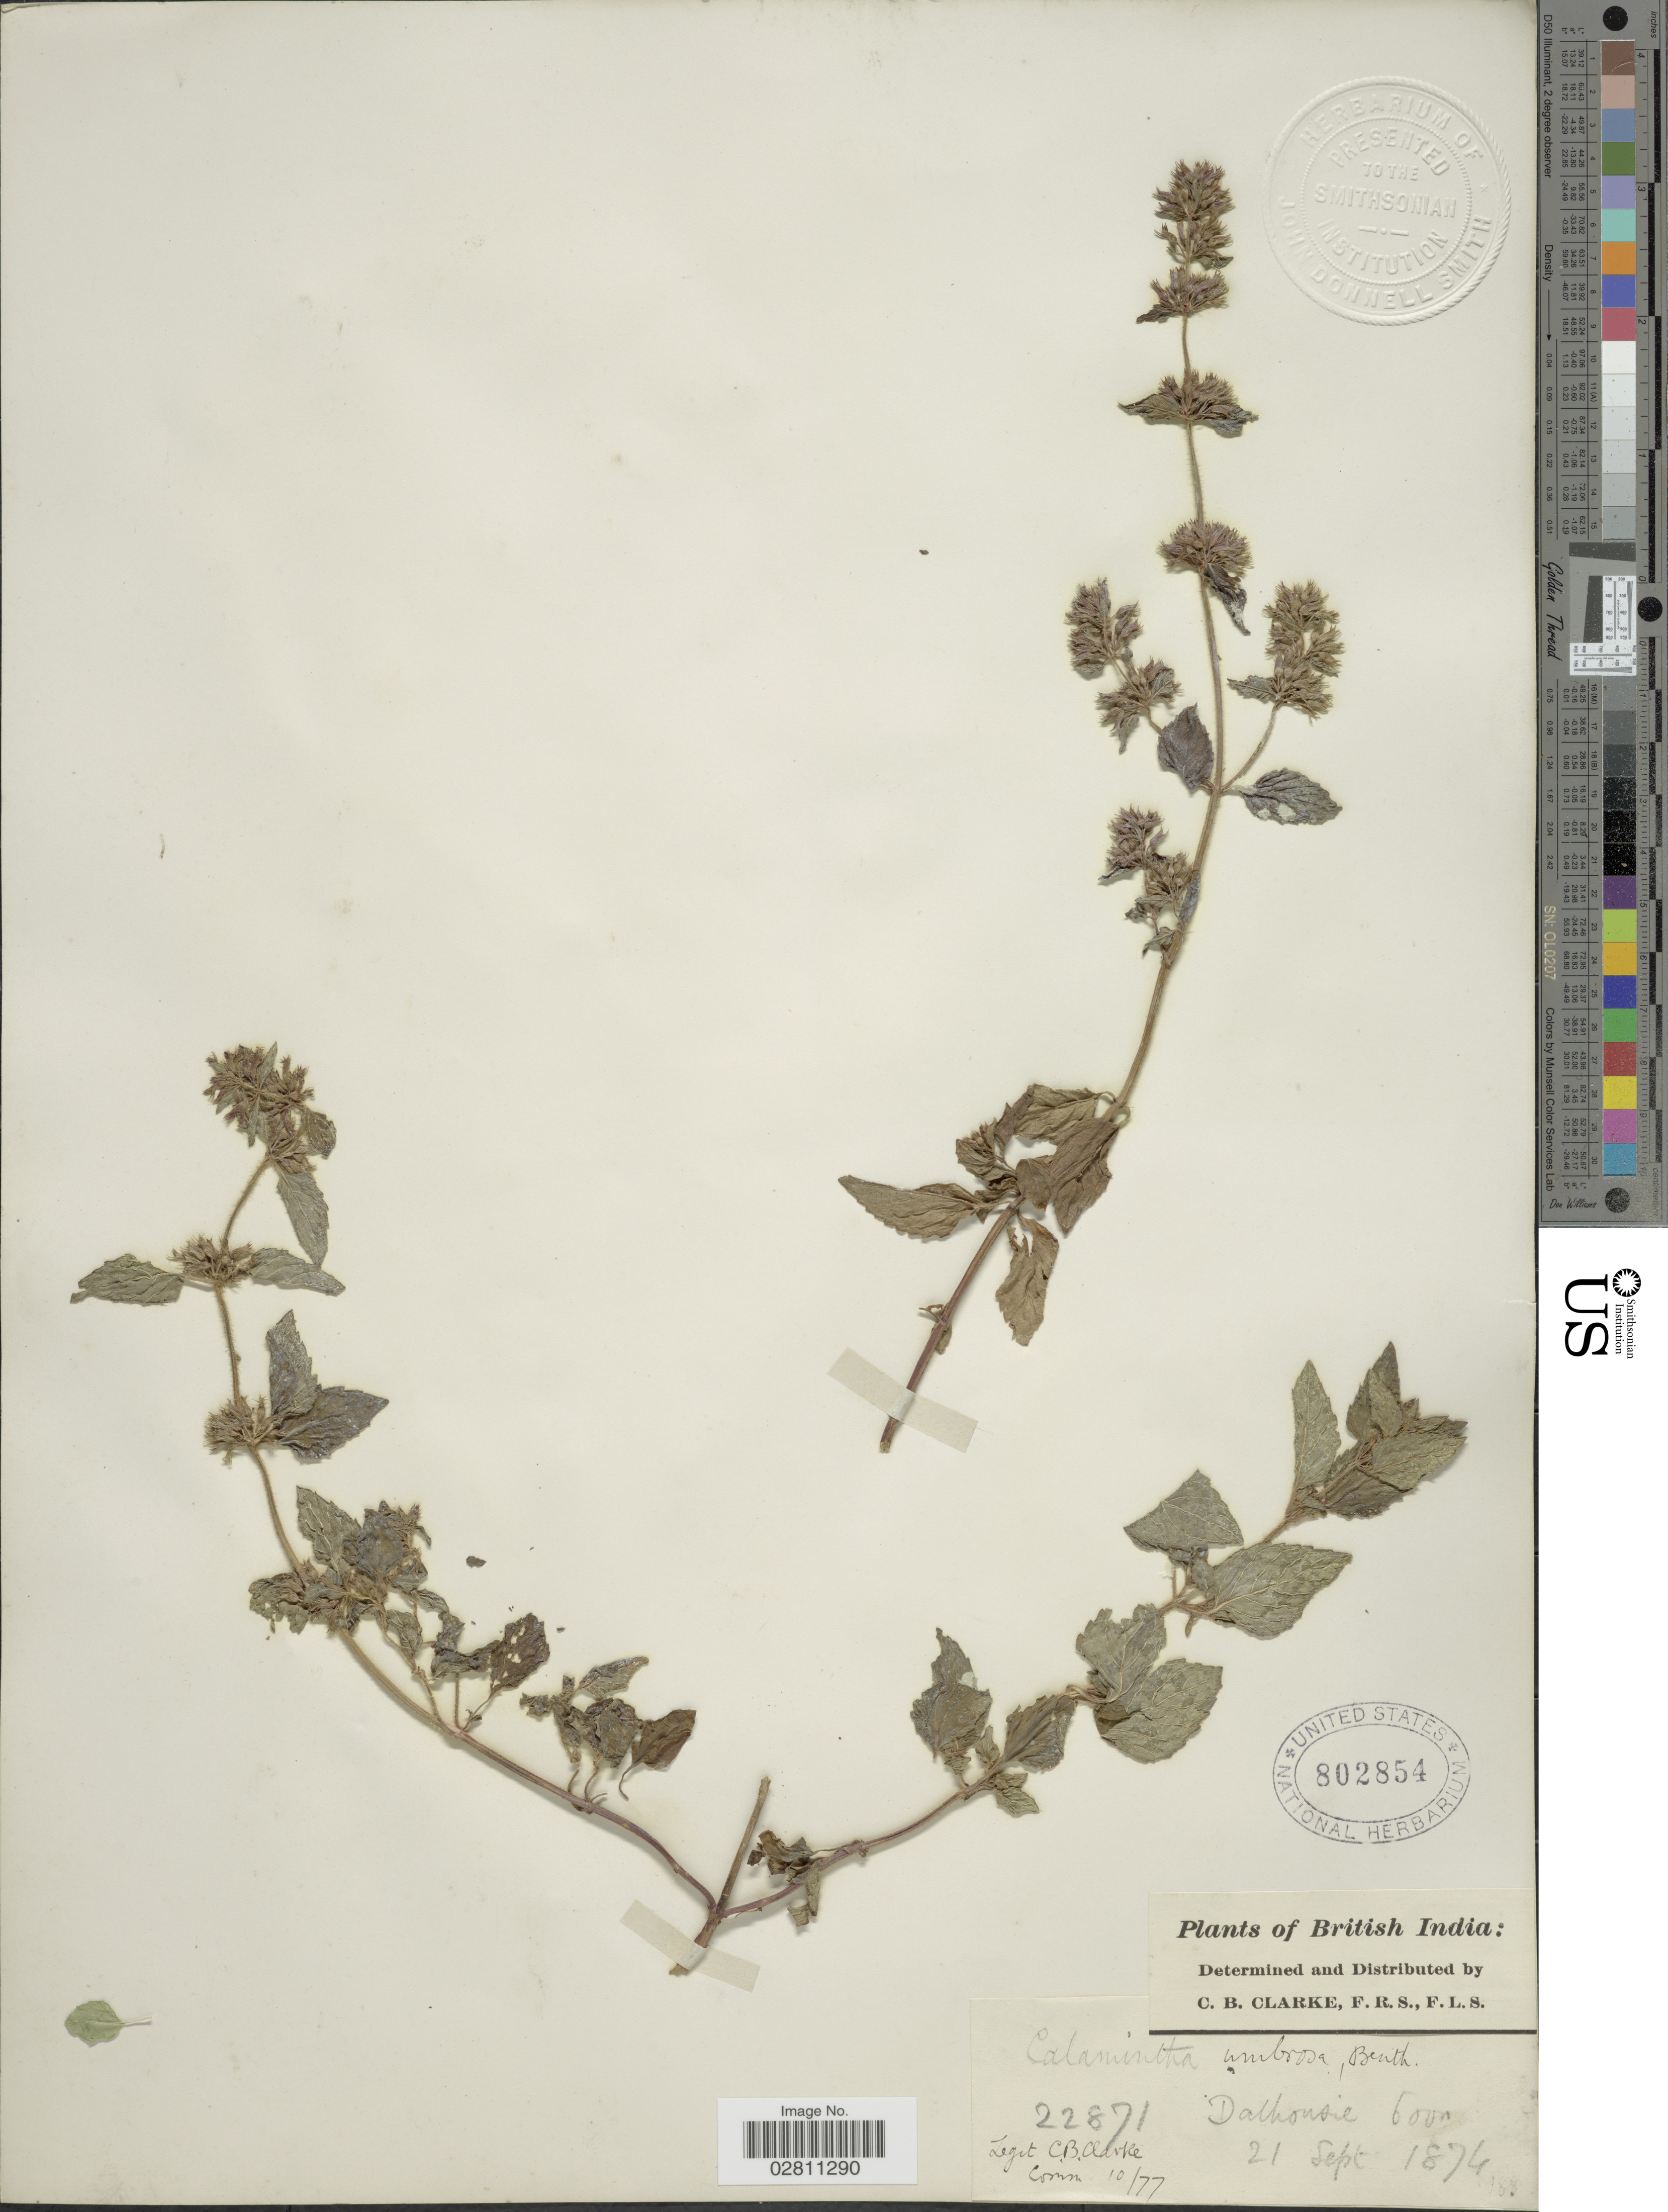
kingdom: Plantae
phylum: Tracheophyta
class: Magnoliopsida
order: Lamiales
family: Lamiaceae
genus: Clinopodium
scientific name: Clinopodium umbrosum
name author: (M. Bieb.) C. Koch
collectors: C. B. Clarke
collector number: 22871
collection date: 1874-09-21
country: India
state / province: Himachal Pradesh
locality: British India, Dalhousie.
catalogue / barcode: US 802854